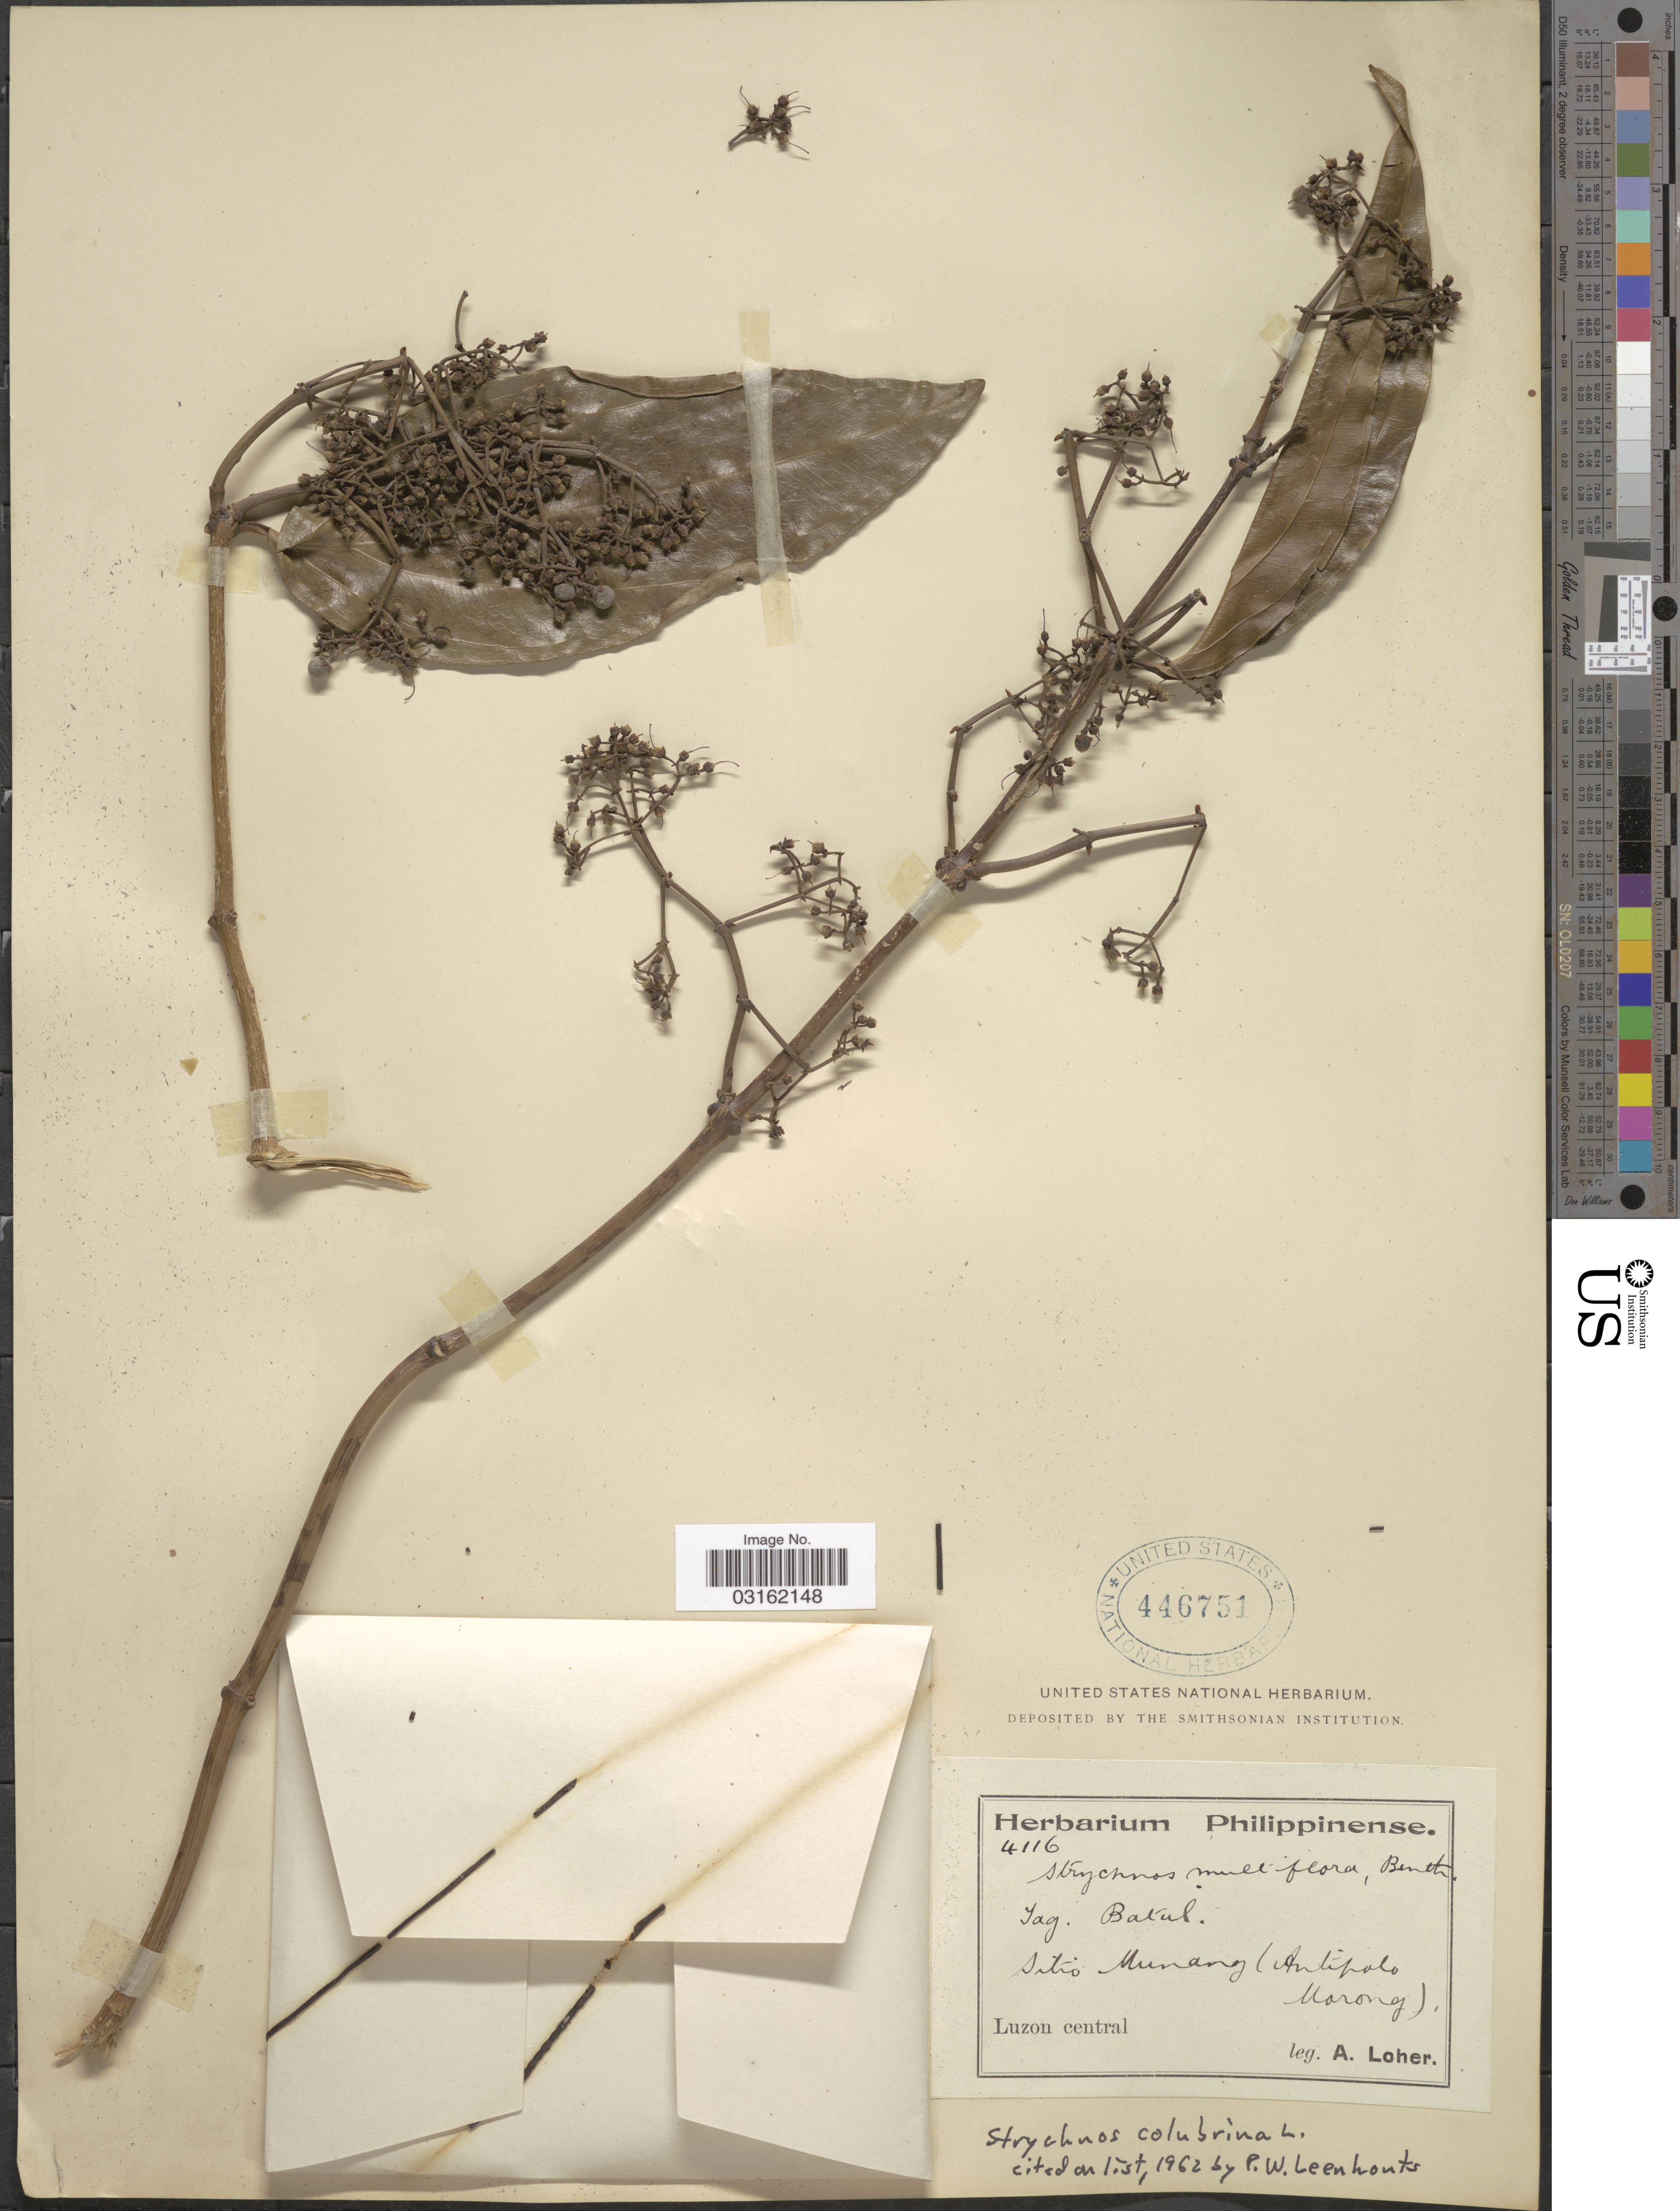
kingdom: Plantae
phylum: Tracheophyta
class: Magnoliopsida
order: Gentianales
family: Loganiaceae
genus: Strychnos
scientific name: Strychnos colubrina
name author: L.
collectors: A. Loher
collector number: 4116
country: Philippines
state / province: Central Luzon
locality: Luzon central, Tag. Batul. Sitio Munang (Antipolo Morong).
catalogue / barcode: US 446751